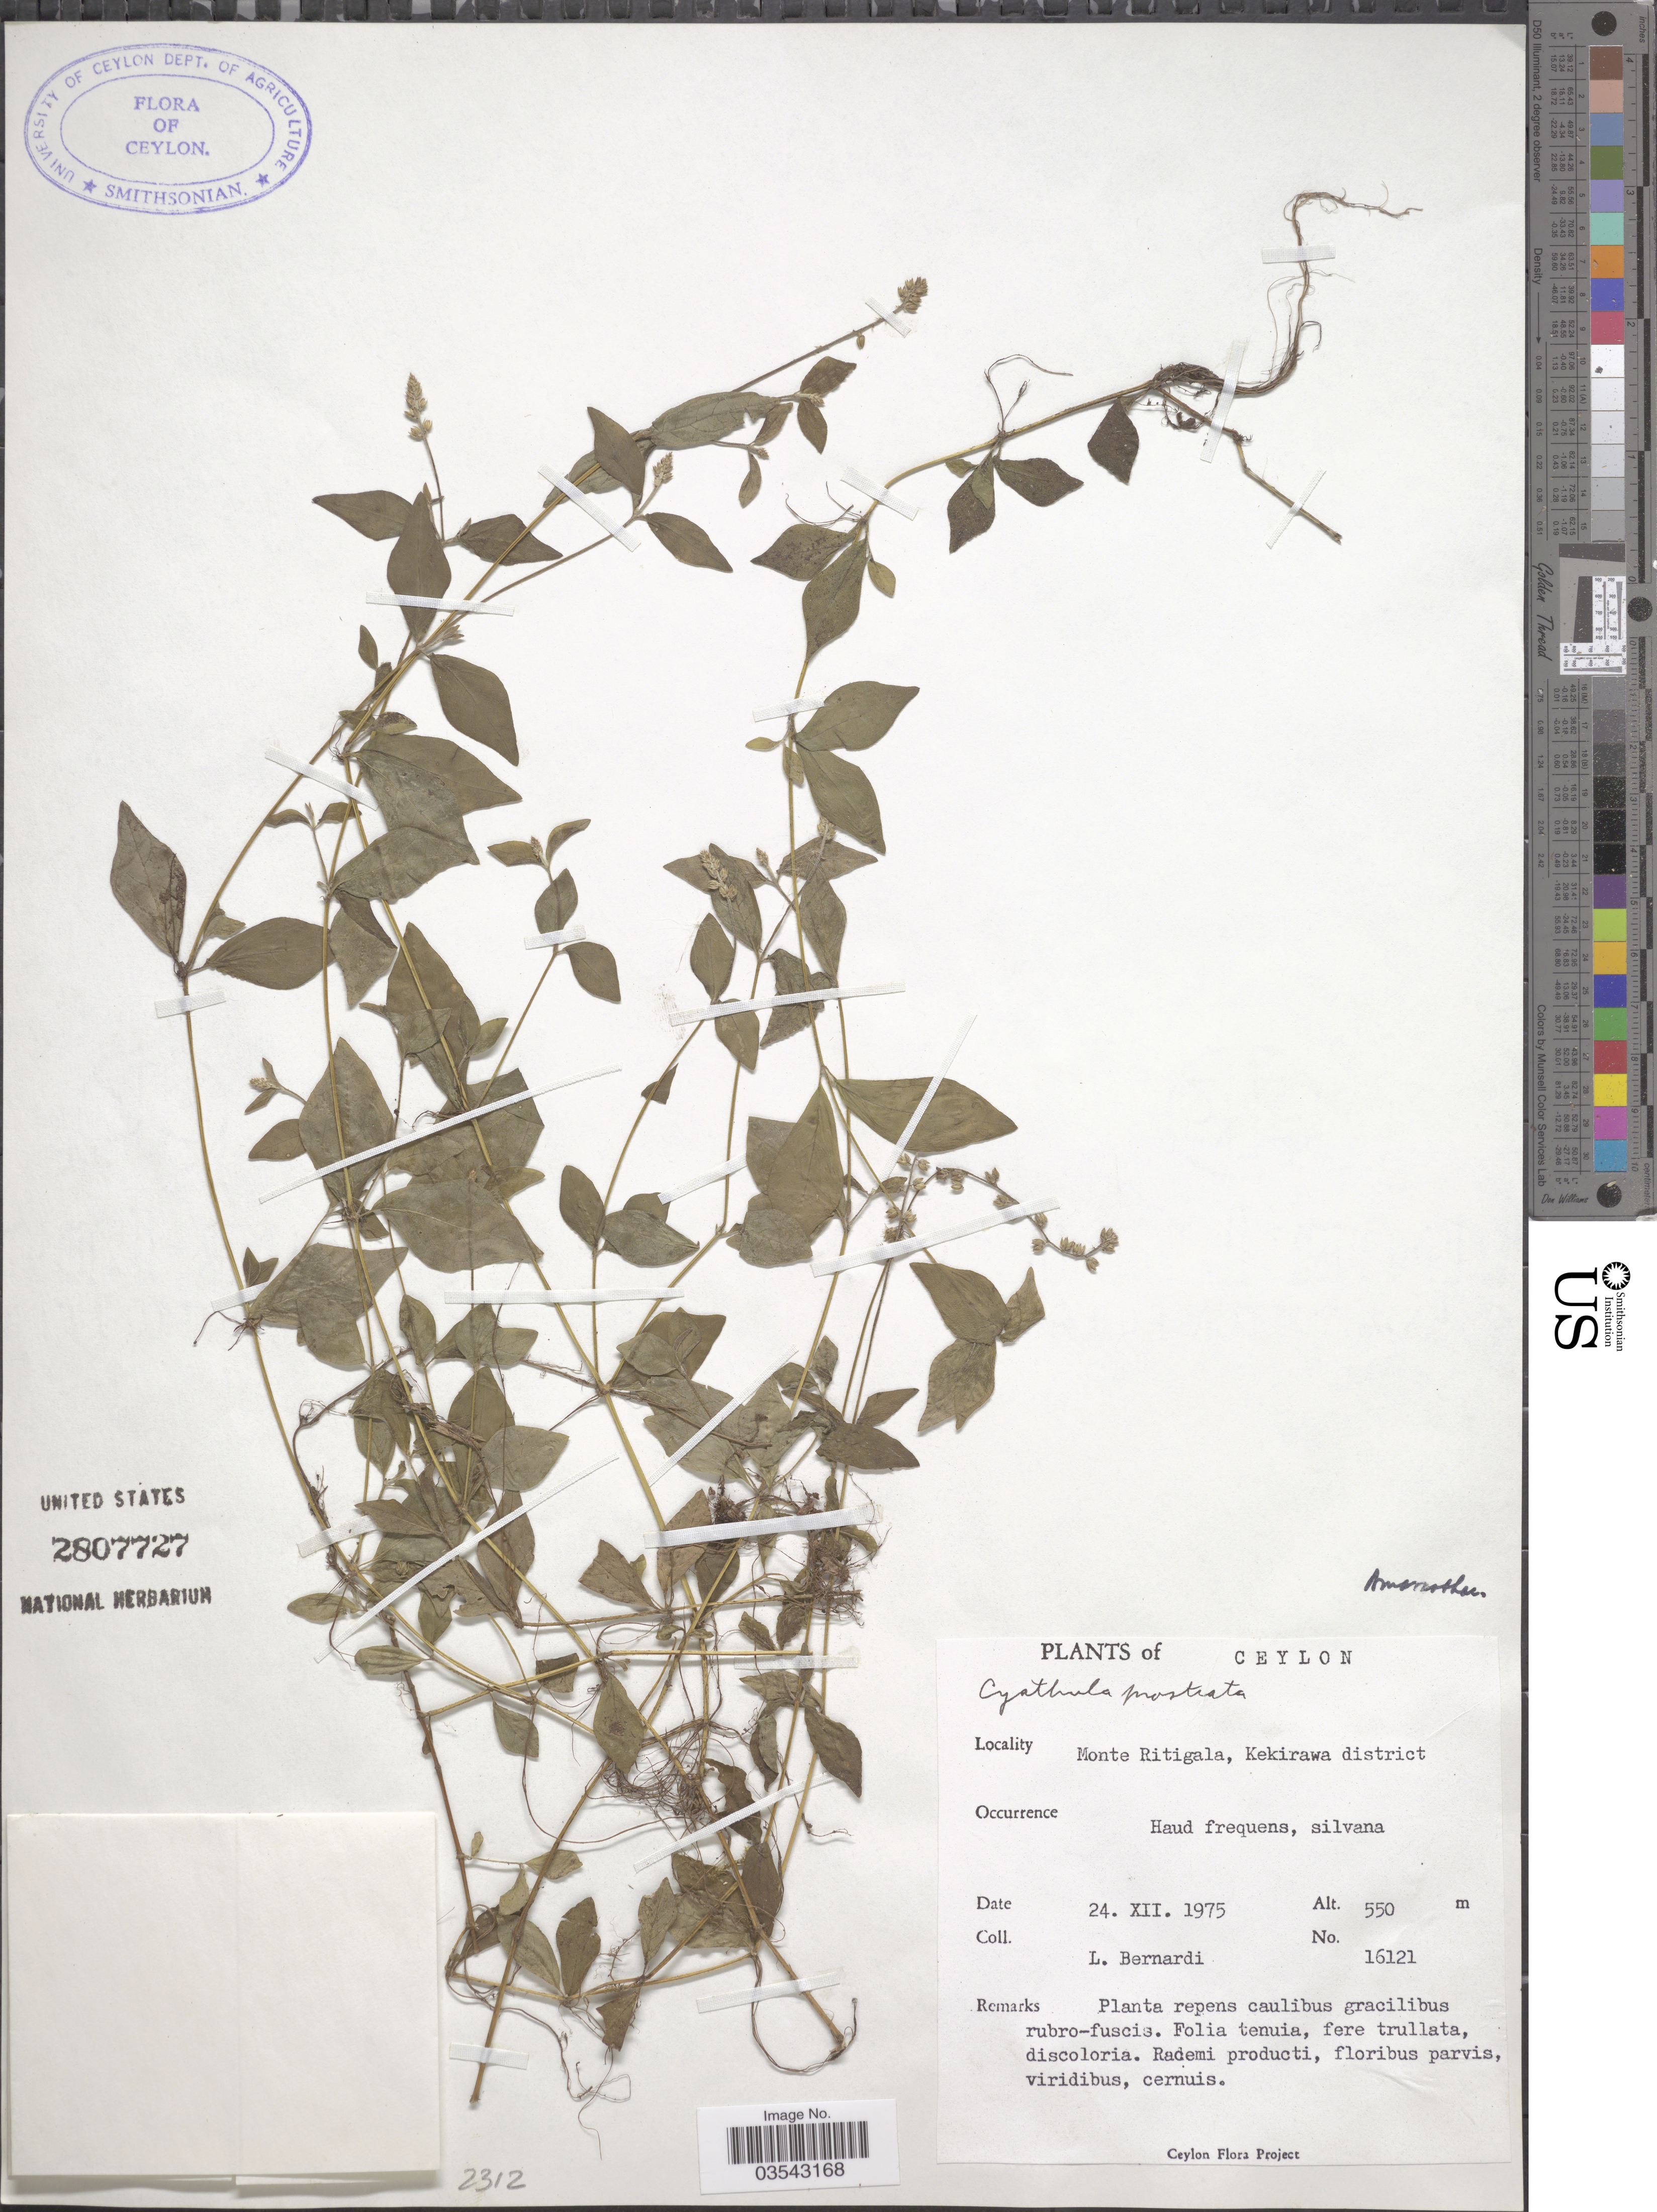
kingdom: Plantae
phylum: Tracheophyta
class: Magnoliopsida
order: Caryophyllales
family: Amaranthaceae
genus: Cyathula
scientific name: Cyathula prostrata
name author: (L.) Blume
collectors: L. Bernardi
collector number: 16121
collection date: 1975-12-24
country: Sri Lanka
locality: Ceylon. Monte Ritigala, Kekirawa district.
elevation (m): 550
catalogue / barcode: US 2807727